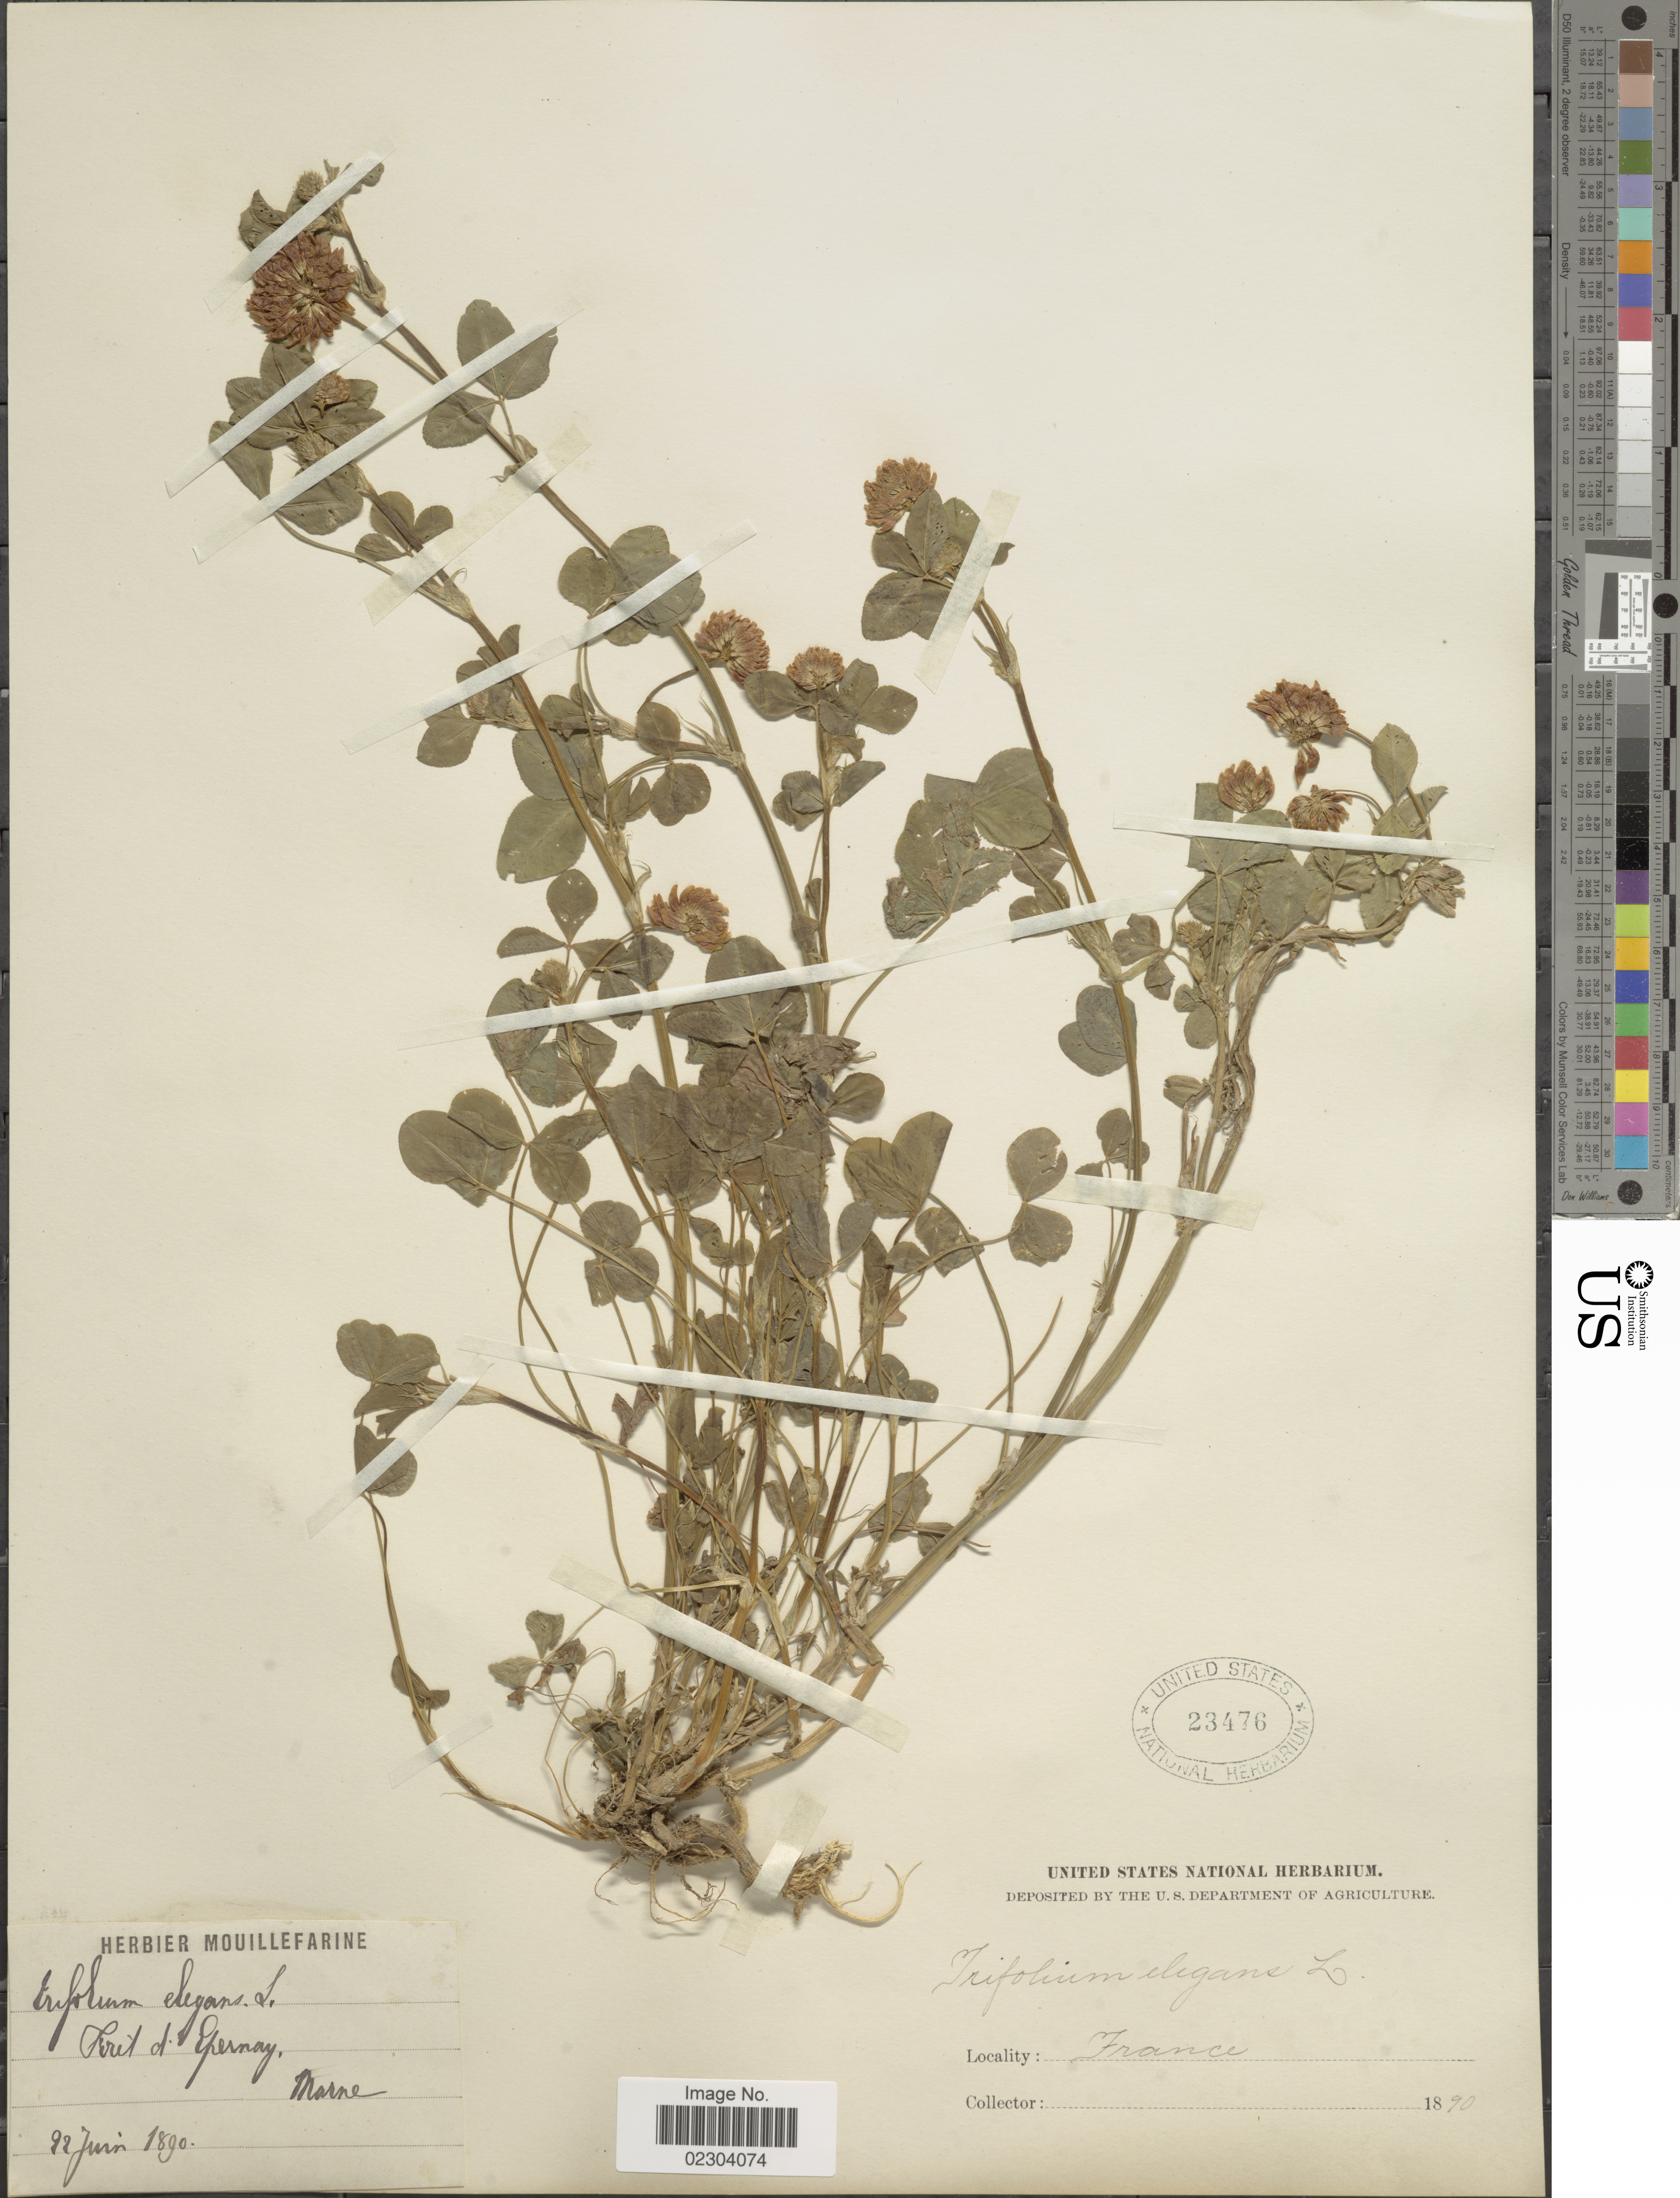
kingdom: Plantae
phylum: Tracheophyta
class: Magnoliopsida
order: Fabales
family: Fabaceae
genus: Trifolium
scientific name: Trifolium elegans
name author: Savi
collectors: ex herb. Mouillefarine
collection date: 1890-06-22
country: France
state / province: Grand Est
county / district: Marne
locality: Forêt d'Epernay, Marne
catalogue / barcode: US 23476